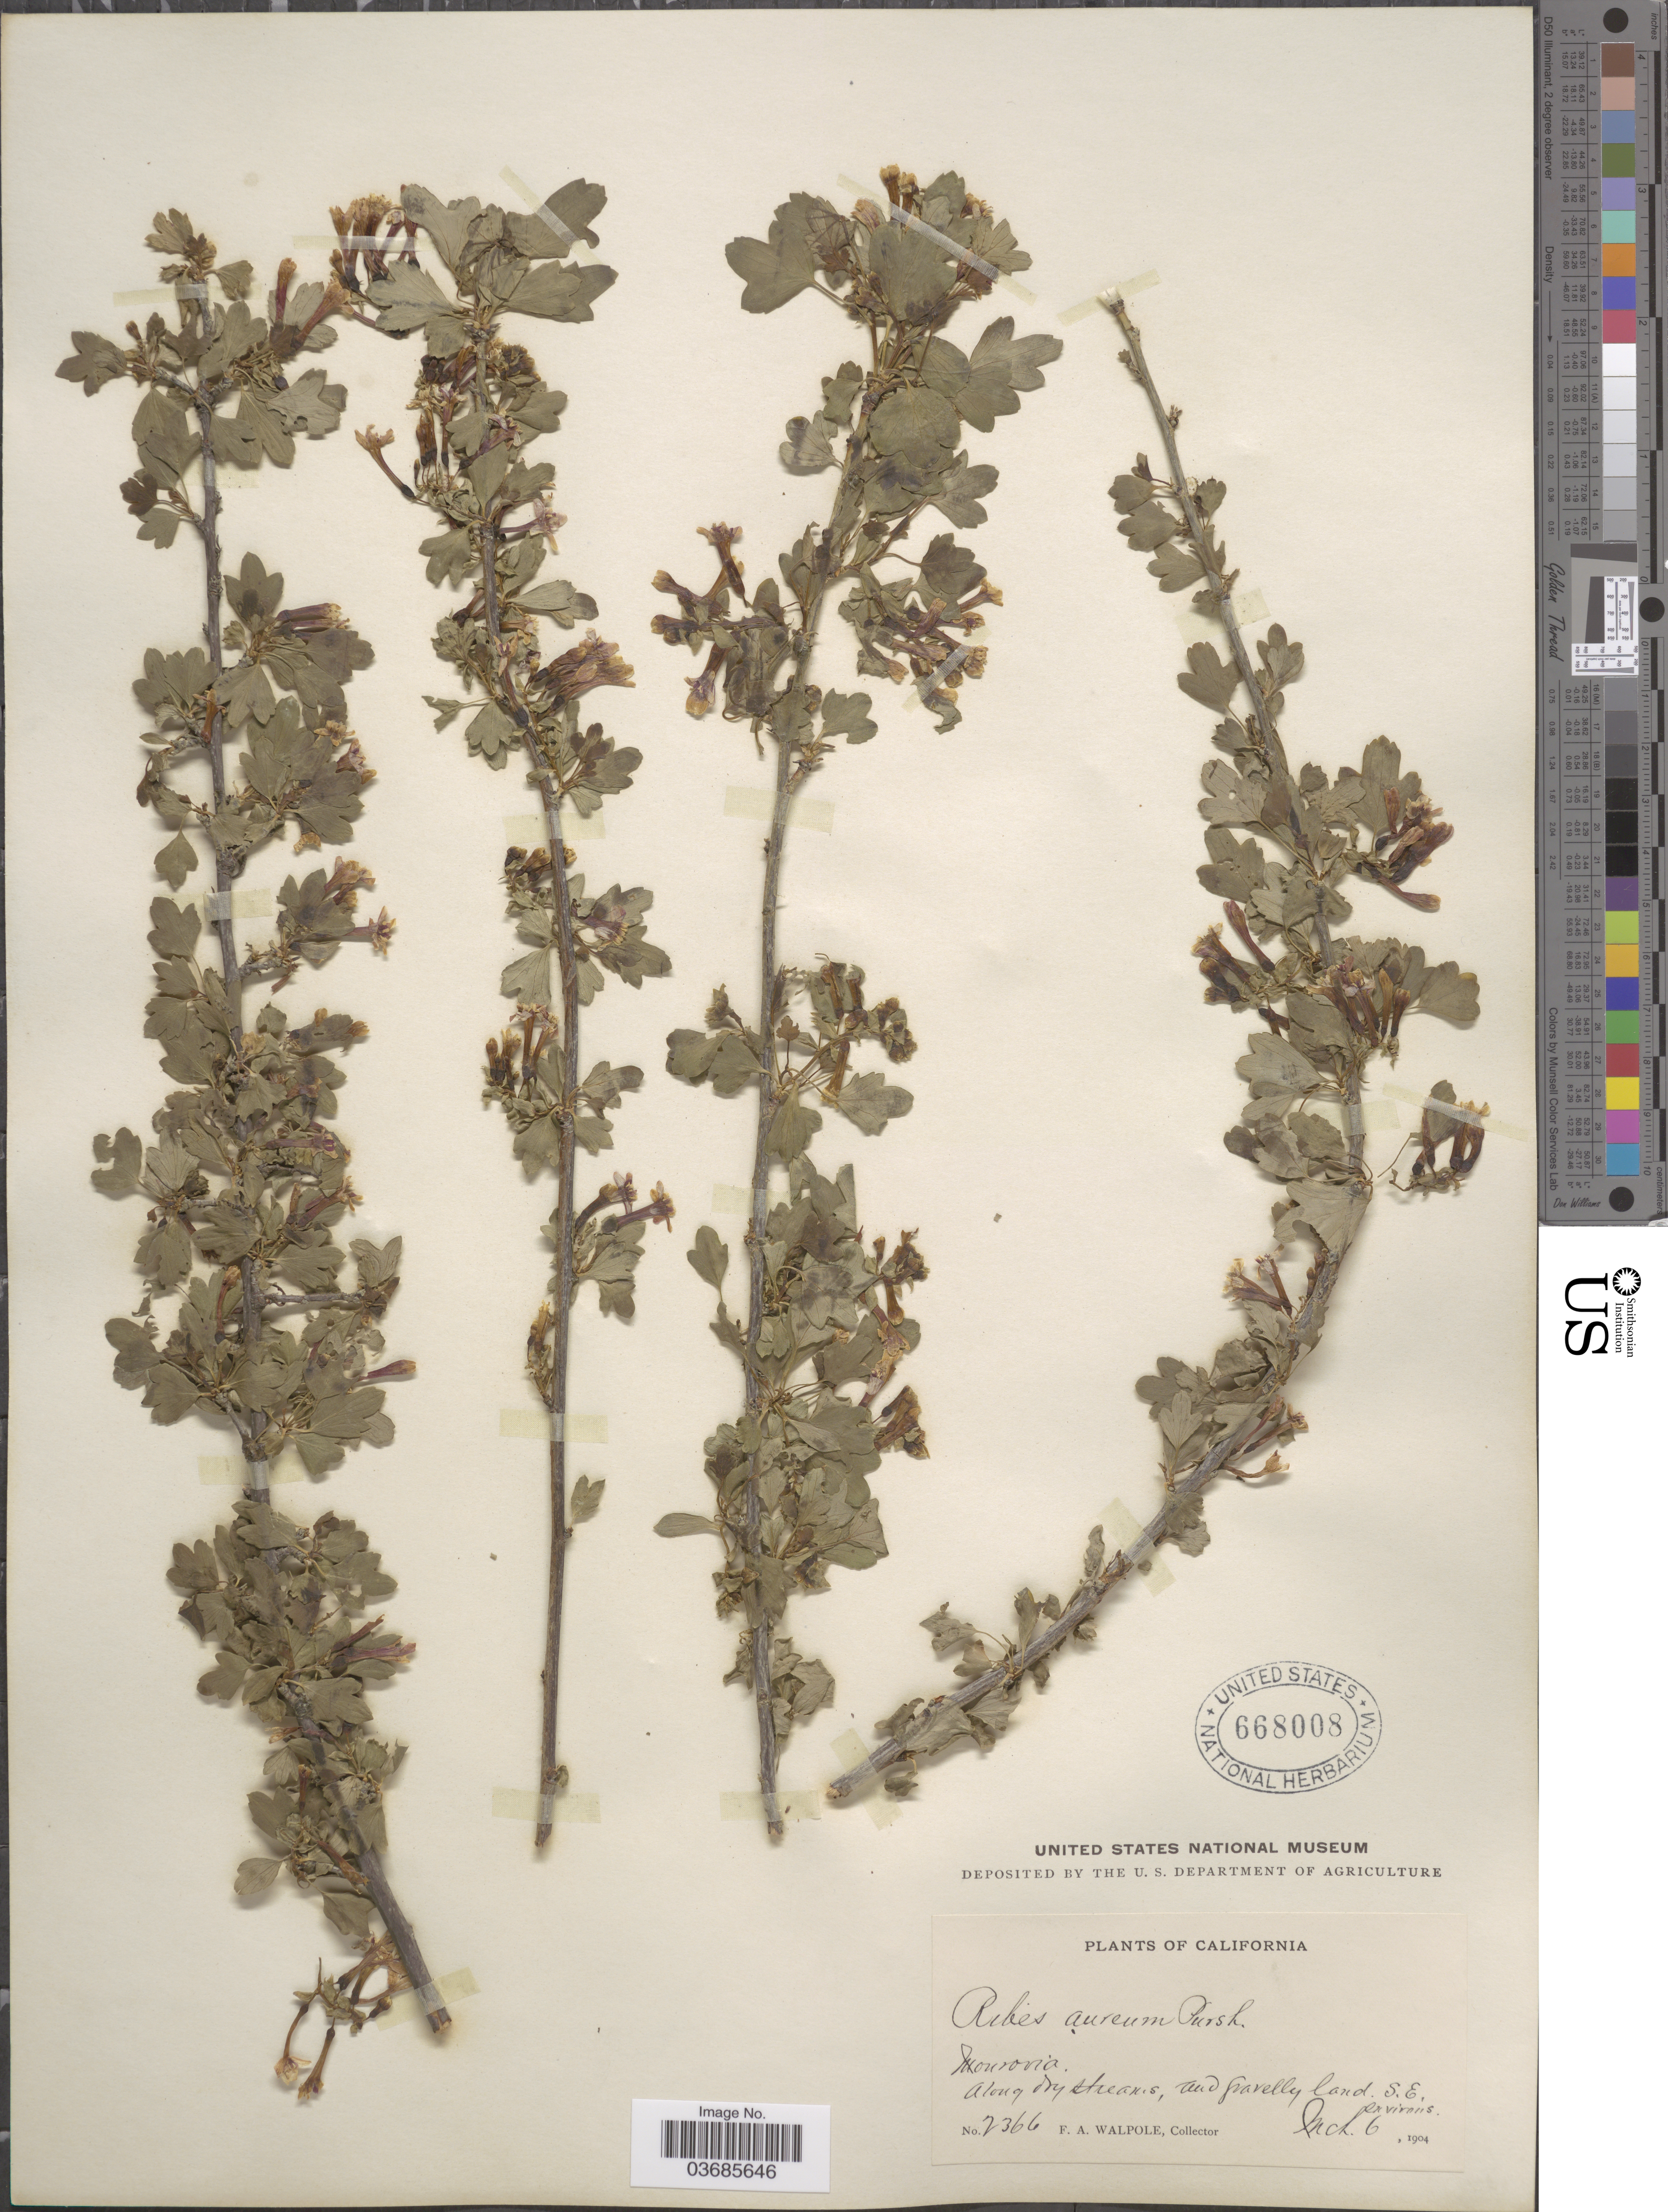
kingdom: Plantae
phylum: Tracheophyta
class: Magnoliopsida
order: Saxifragales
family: Grossulariaceae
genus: Ribes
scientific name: Ribes aureum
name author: Pursh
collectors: F. Walpole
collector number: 2366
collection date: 1904-03-06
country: United States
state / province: California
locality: Monrovia. Along dry streams, and gravelly land, S.E. environs.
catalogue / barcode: US 668008